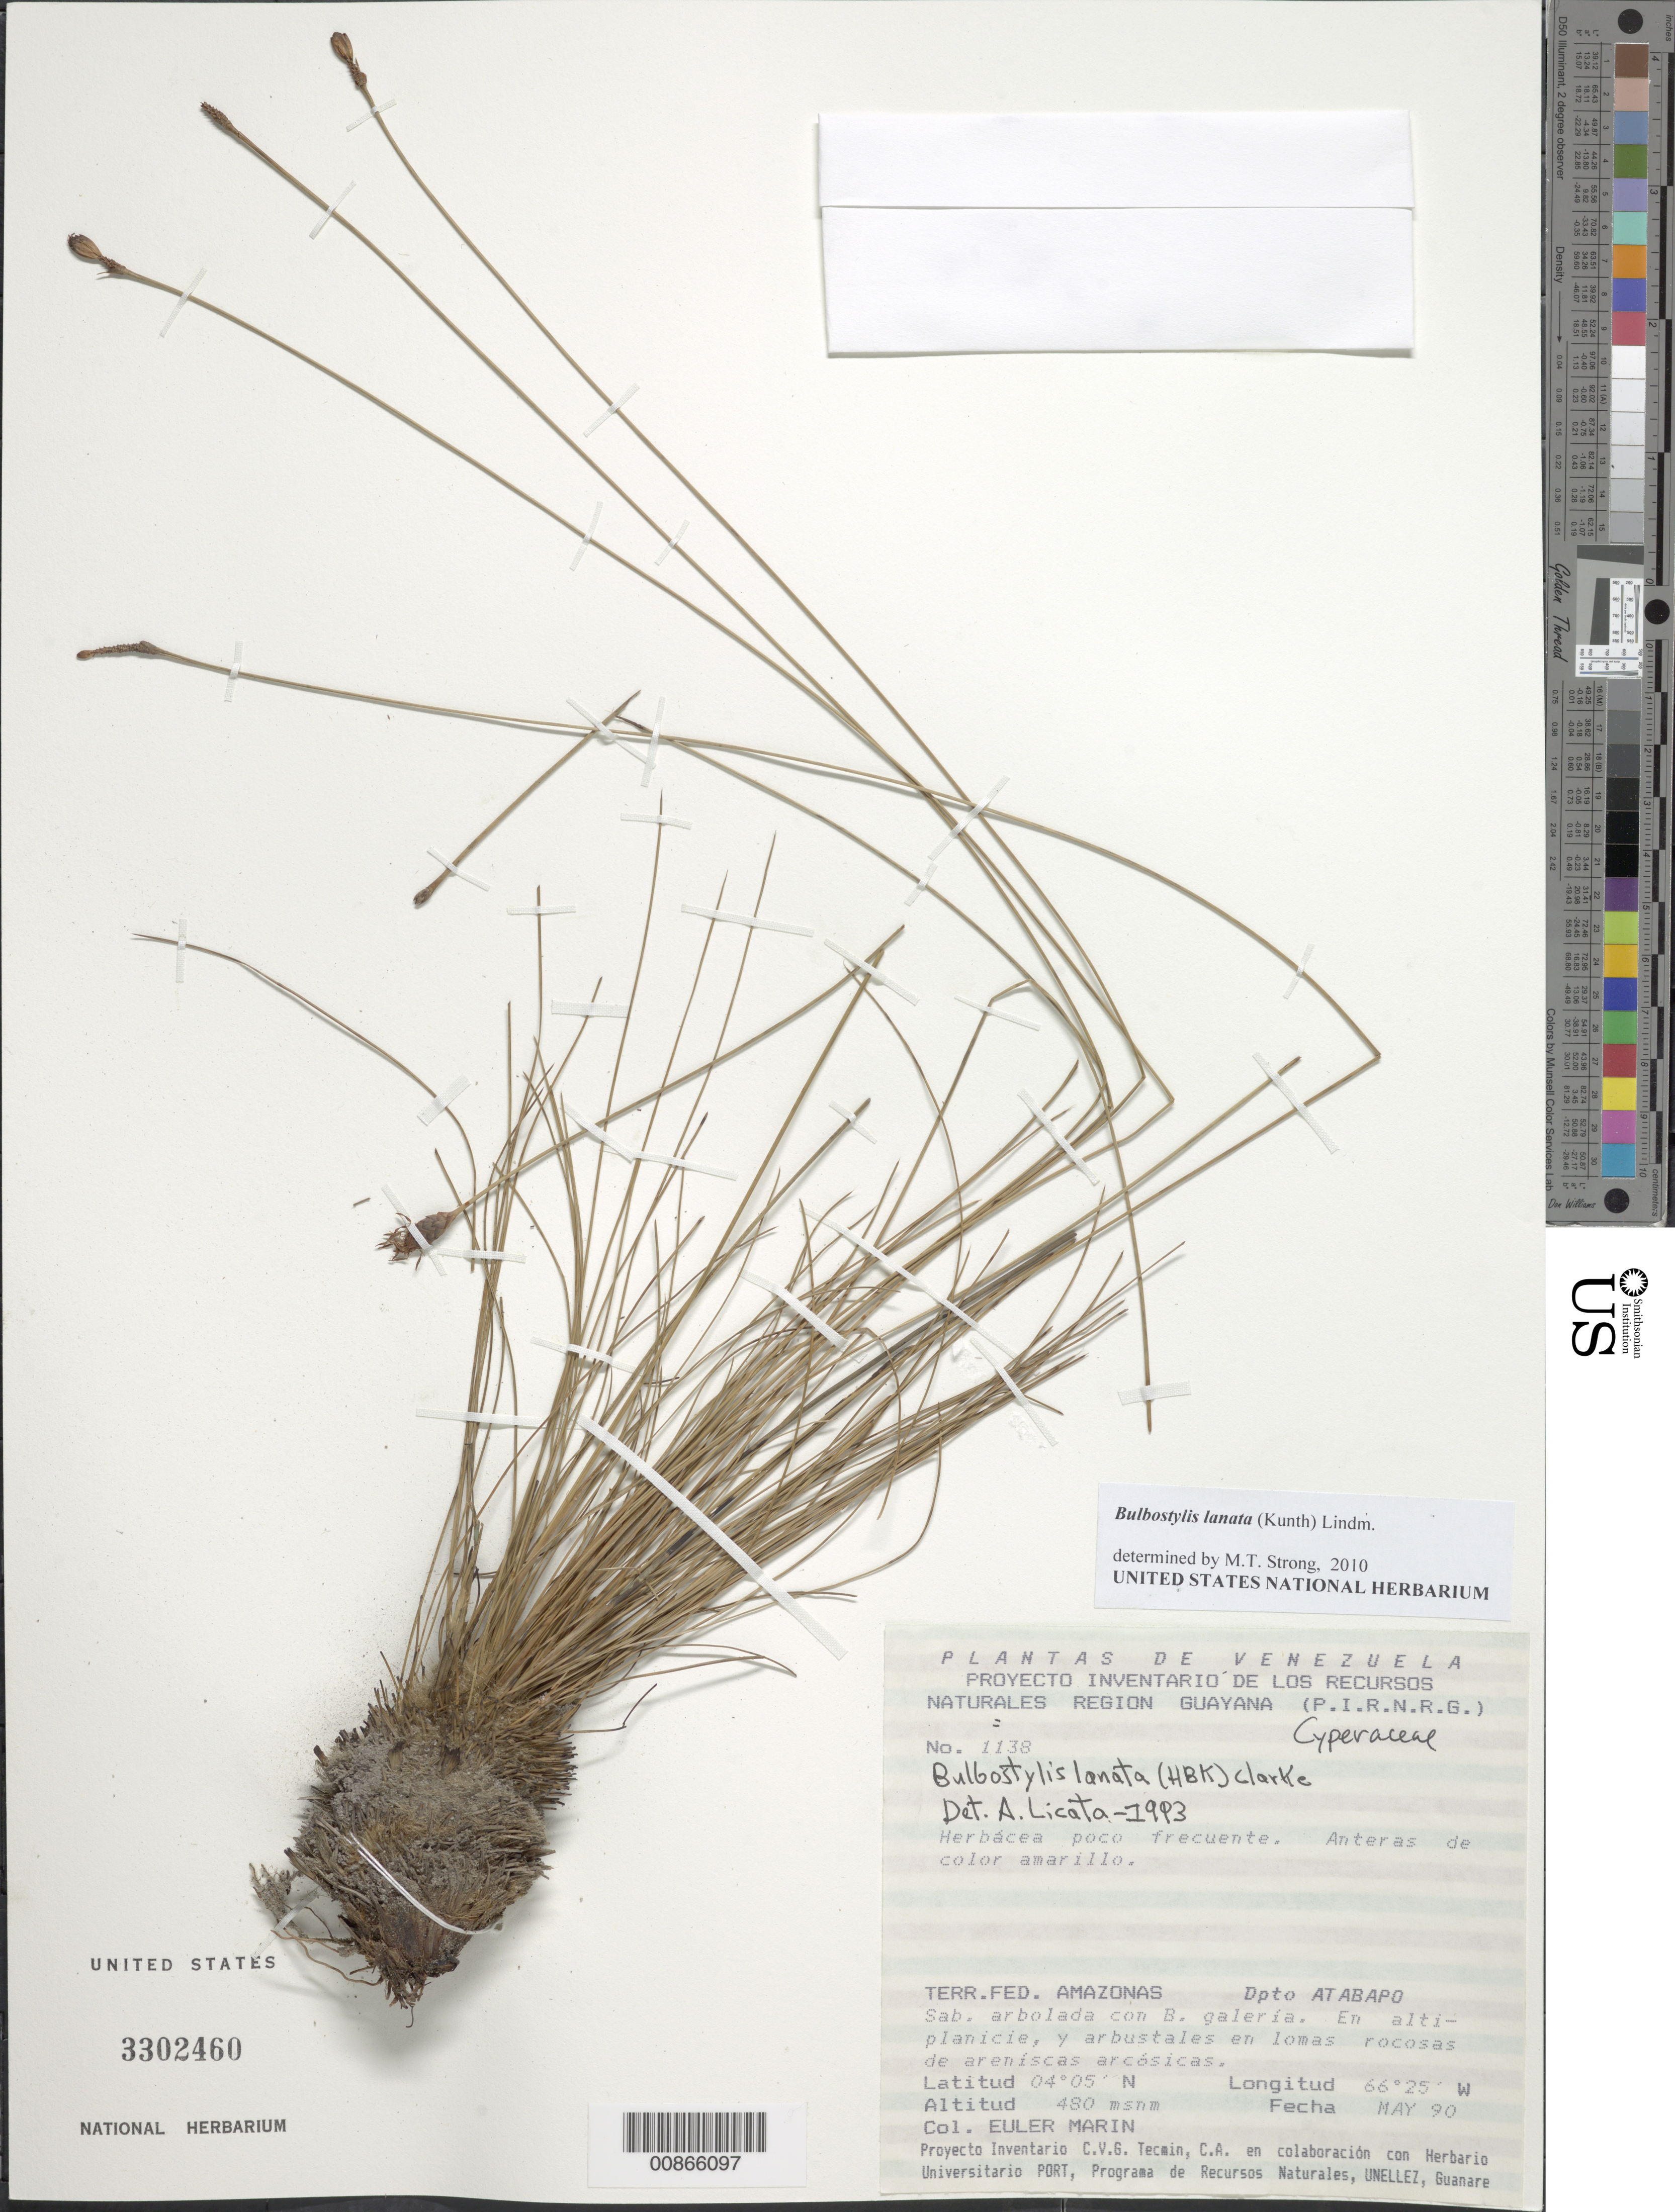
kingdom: Plantae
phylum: Tracheophyta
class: Liliopsida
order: Poales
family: Cyperaceae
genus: Bulbostylis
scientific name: Bulbostylis lanata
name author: (Kunth) Lindm.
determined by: Strong, M. T., (US), Smithsonian Institution - National Museum of Natural History (UNITED STATES)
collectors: E. Marin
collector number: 1138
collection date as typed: May-90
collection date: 1990-05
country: Venezuela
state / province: Amazonas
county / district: Atabapo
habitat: Sabana arbolada con B. galeria; altiplanicie y arbustales en lomas rocosas de areniscas arcosicas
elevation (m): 480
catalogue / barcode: US 3302460